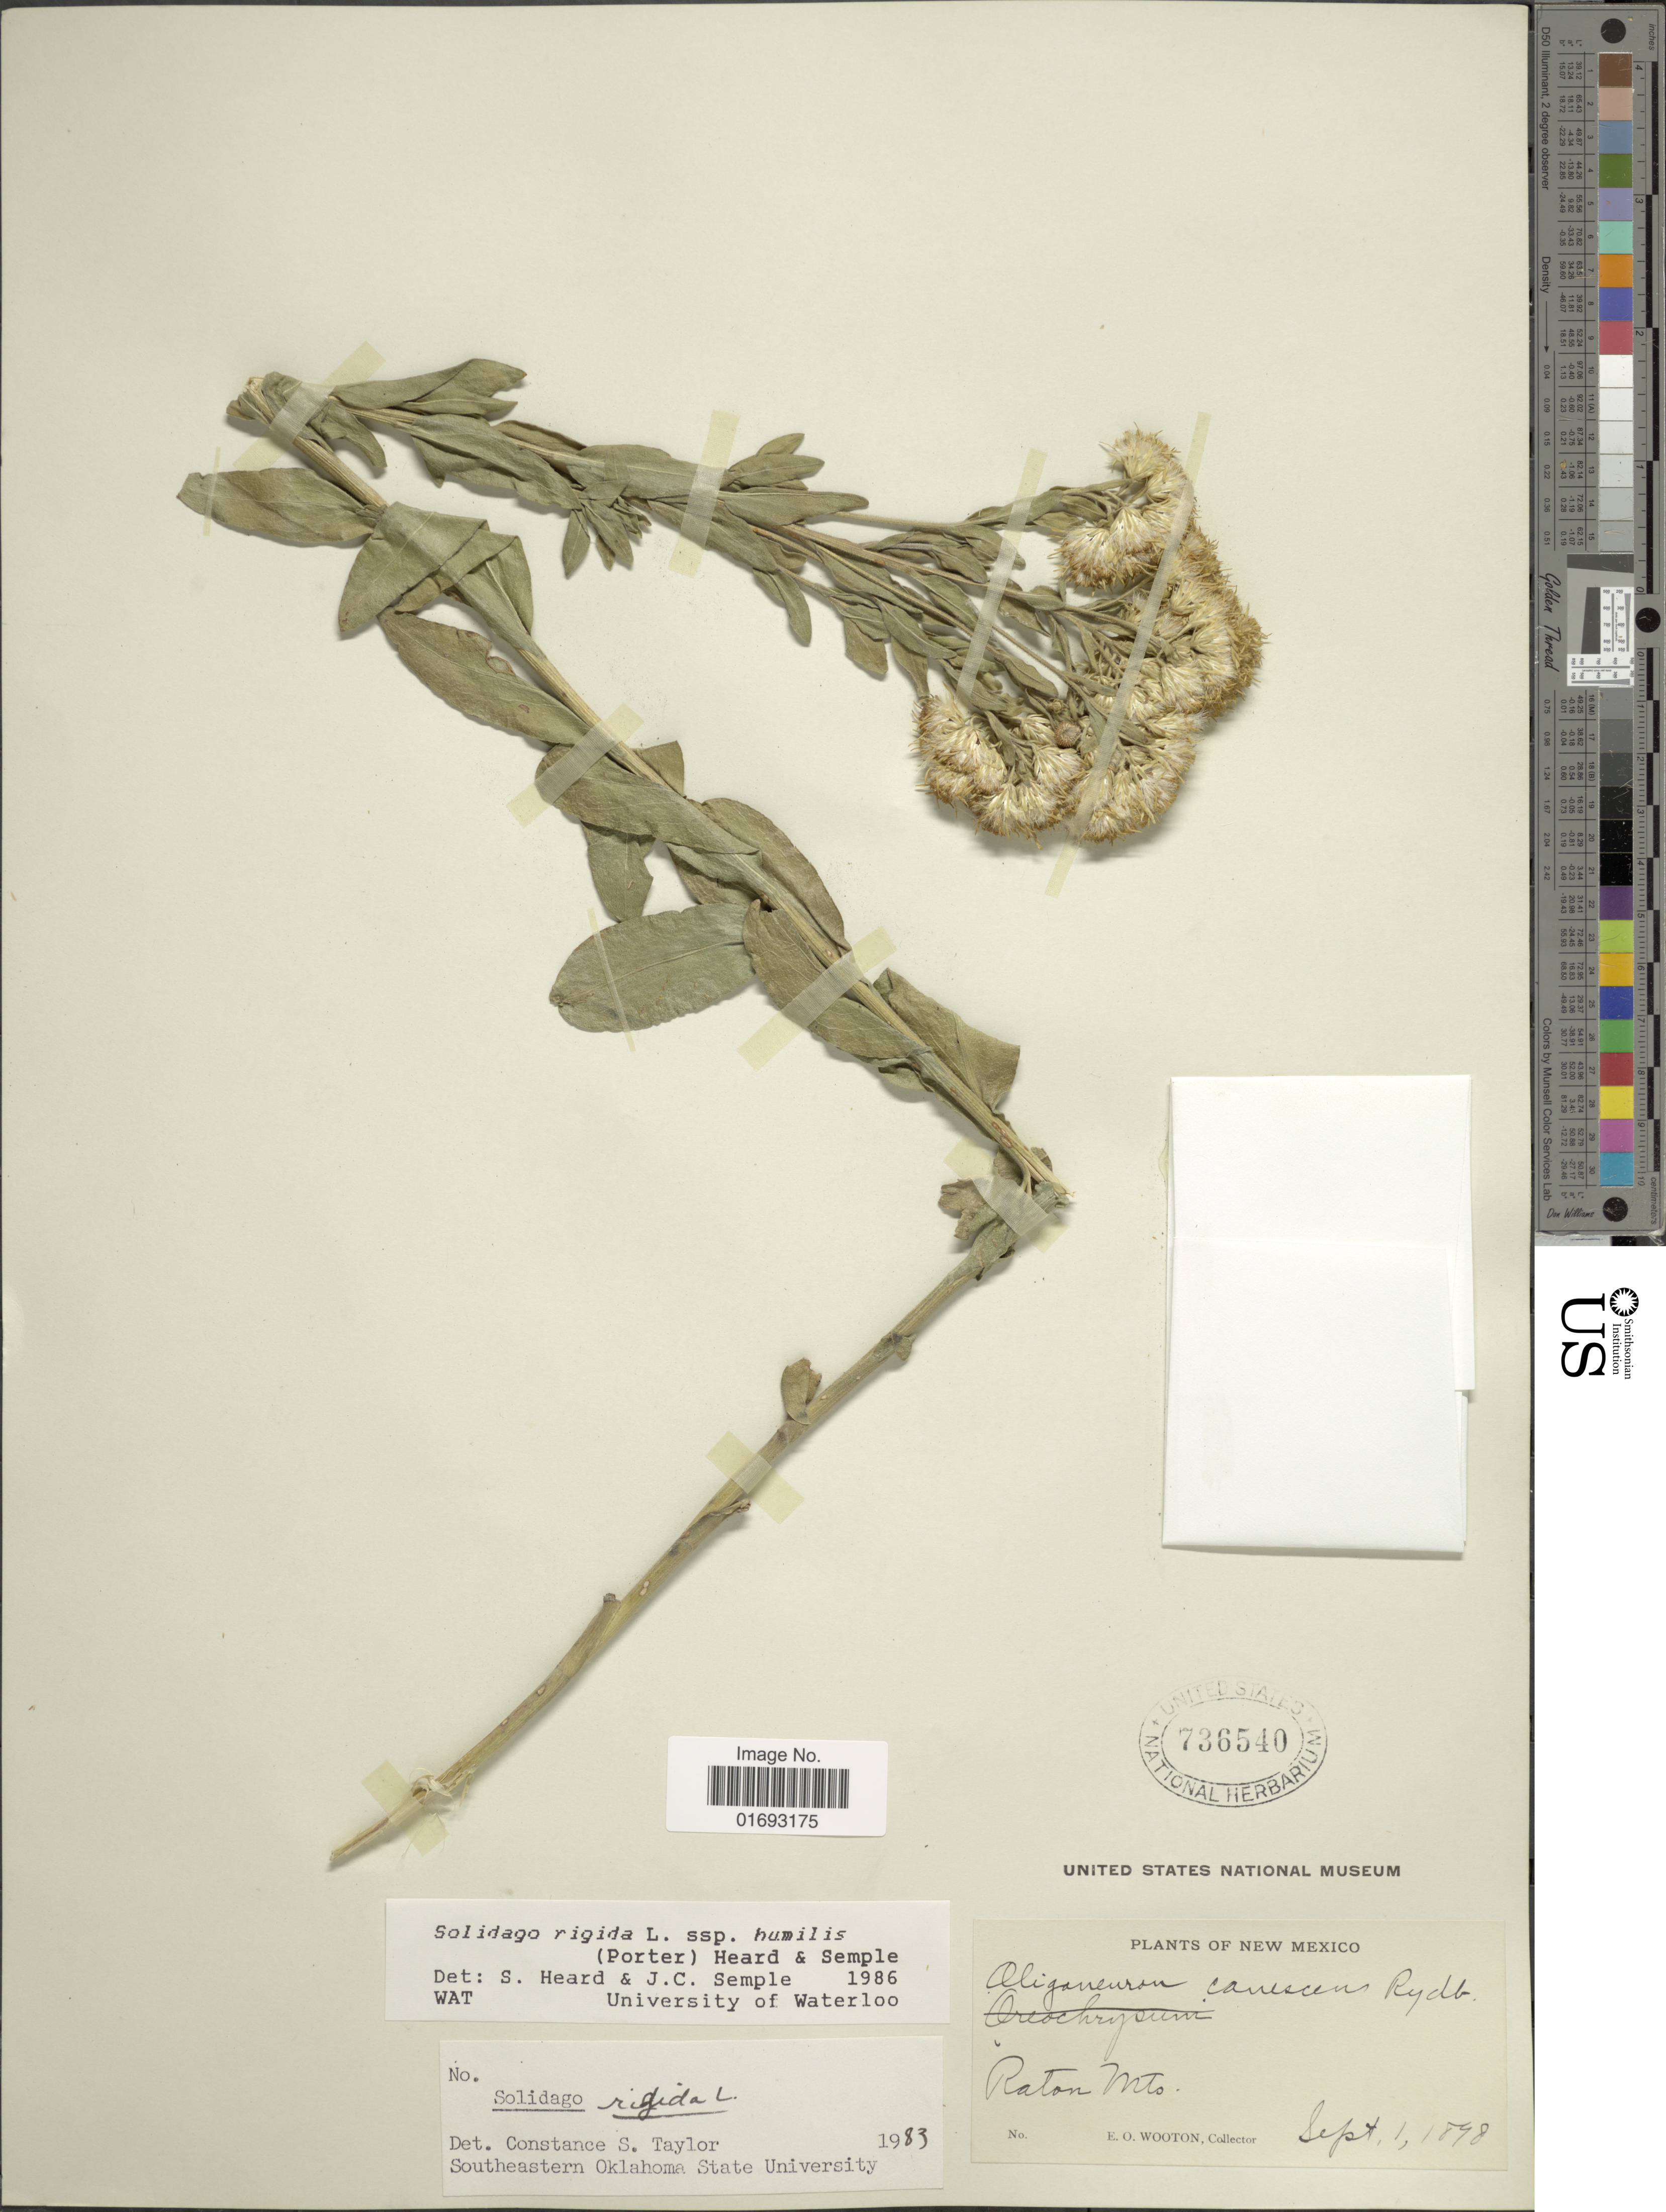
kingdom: Plantae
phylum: Tracheophyta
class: Magnoliopsida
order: Asterales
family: Asteraceae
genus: Oligoneuron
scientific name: Oligoneuron rigidum var. humile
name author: (Porter) G.L. Nesom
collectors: E. O. Wooton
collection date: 1898-09-01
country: United States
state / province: New Mexico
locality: Raton Mts.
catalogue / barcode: US 736540